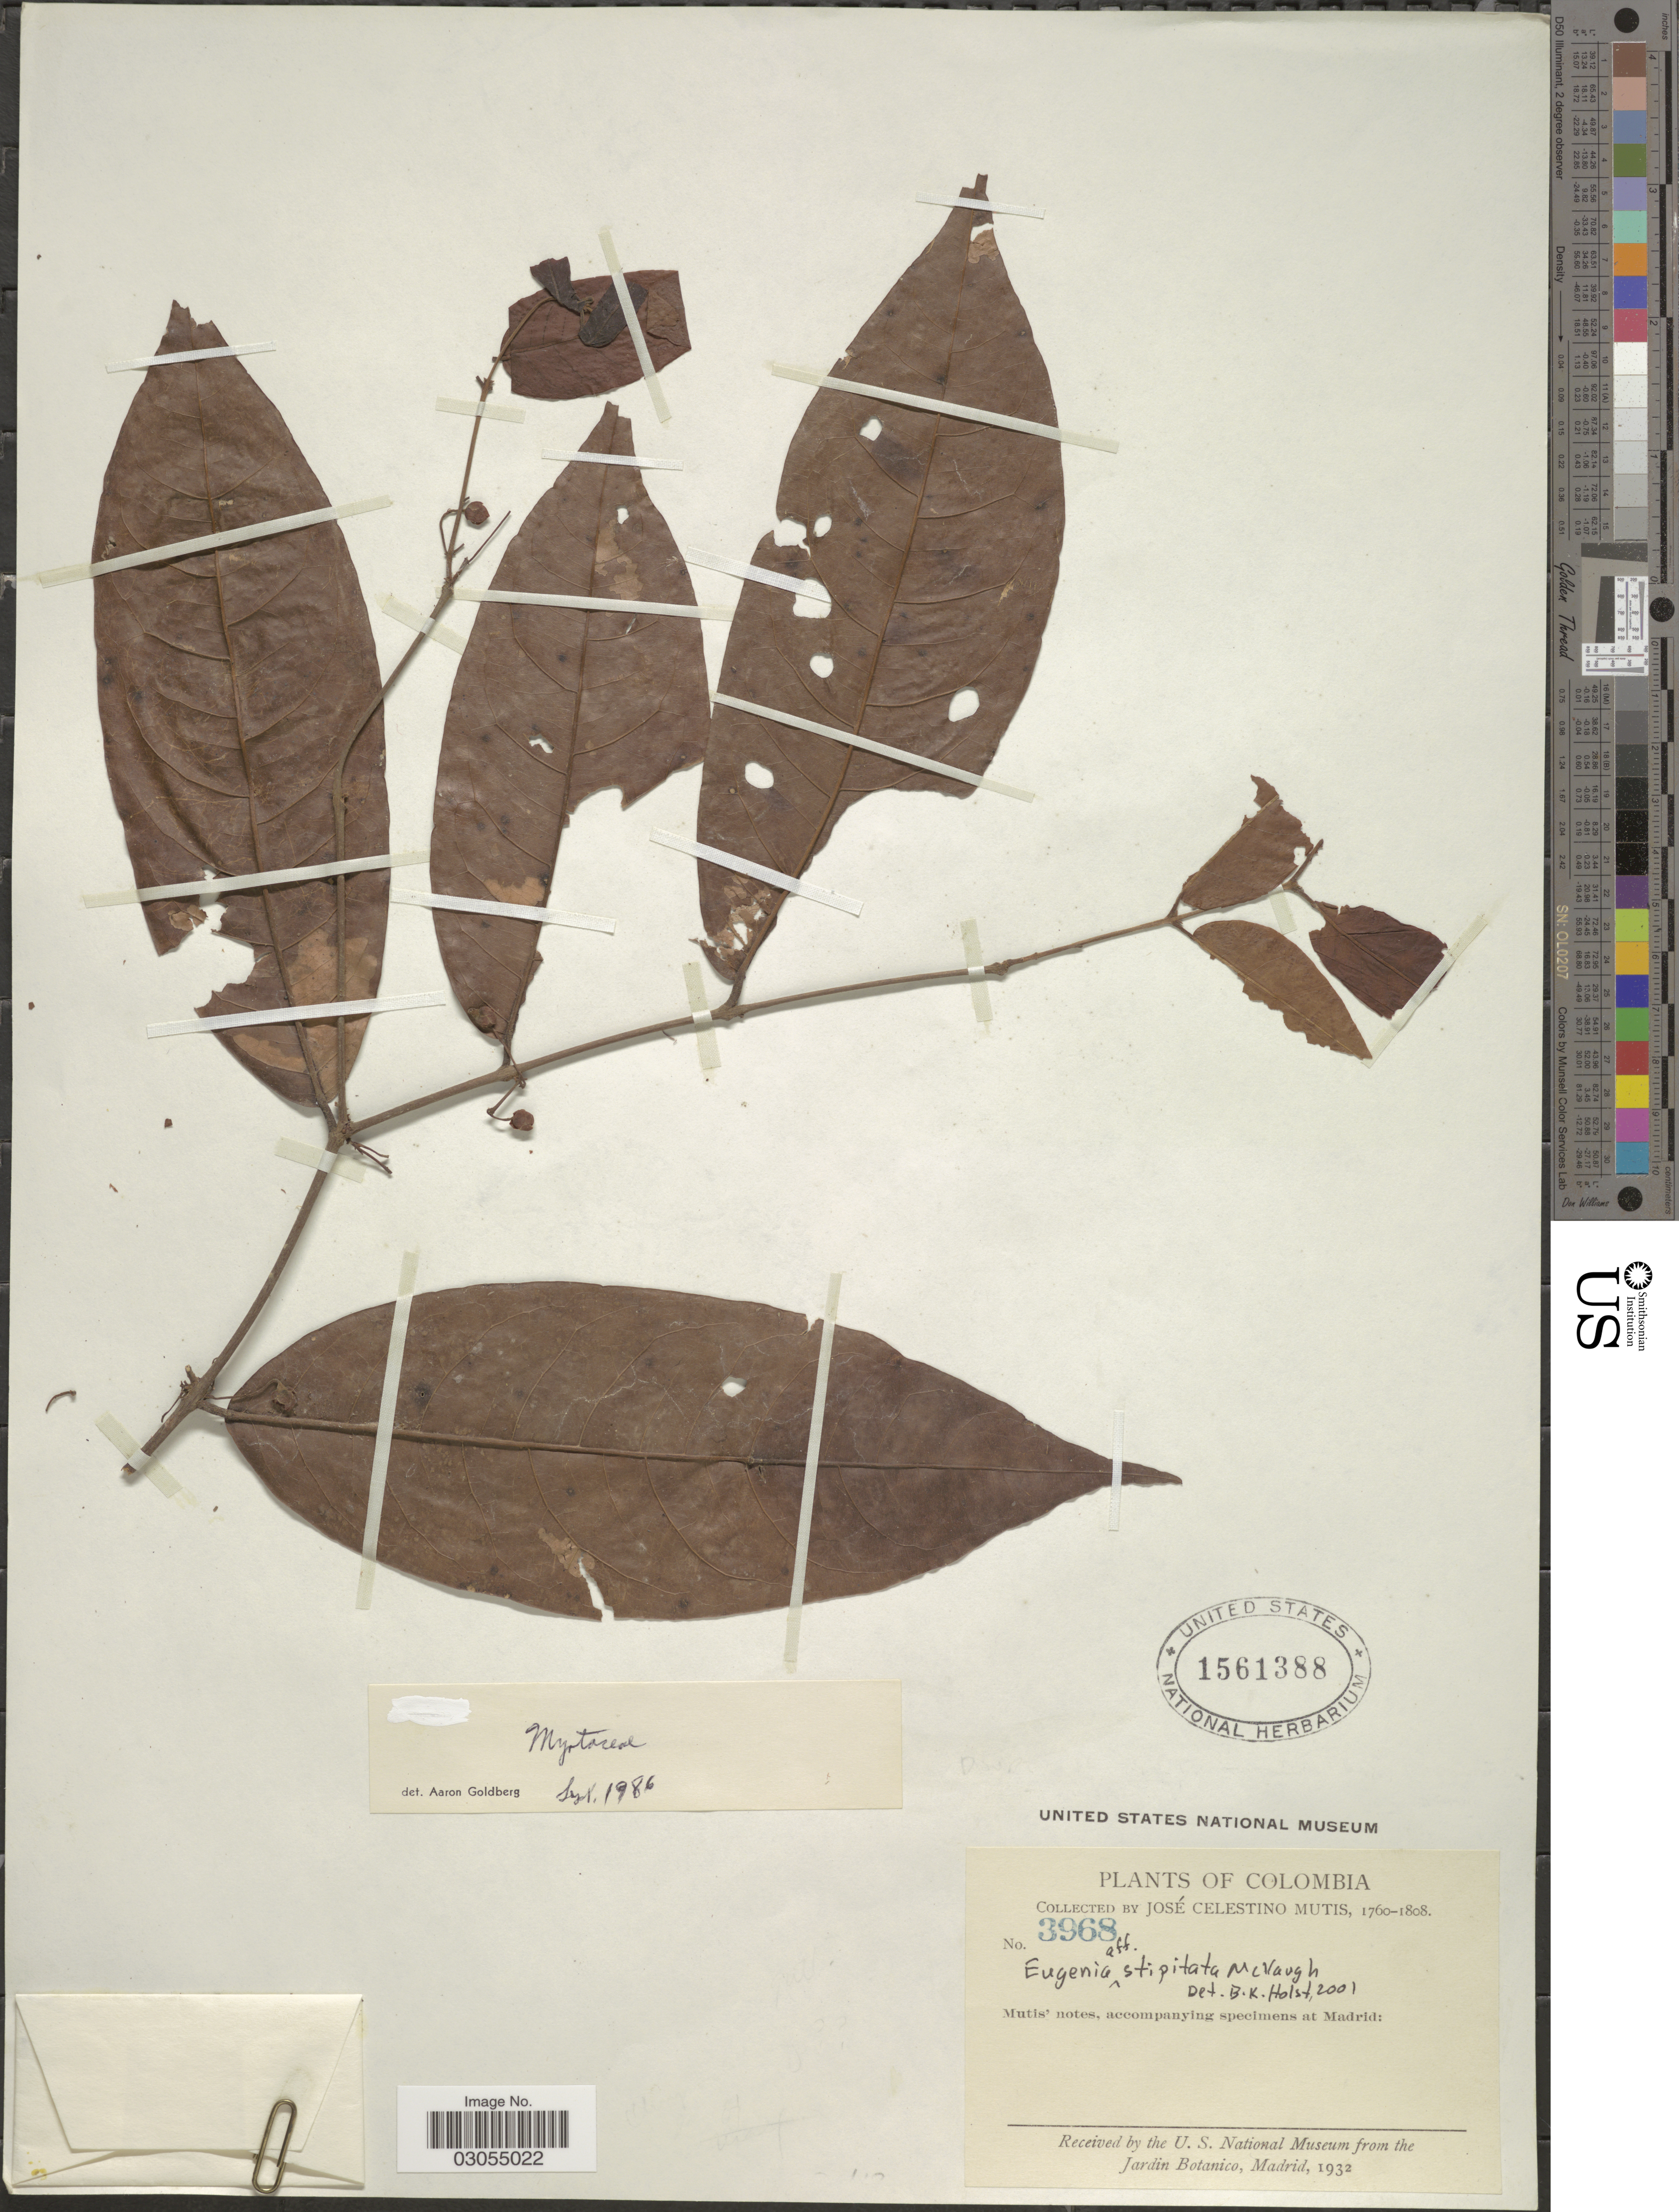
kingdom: Plantae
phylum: Tracheophyta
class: Magnoliopsida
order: Myrtales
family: Myrtaceae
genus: Eugenia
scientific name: Eugenia stipitata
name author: McVaugh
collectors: J. C. B. Mutis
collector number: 3968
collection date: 1760/1808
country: Colombia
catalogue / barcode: US 1561388